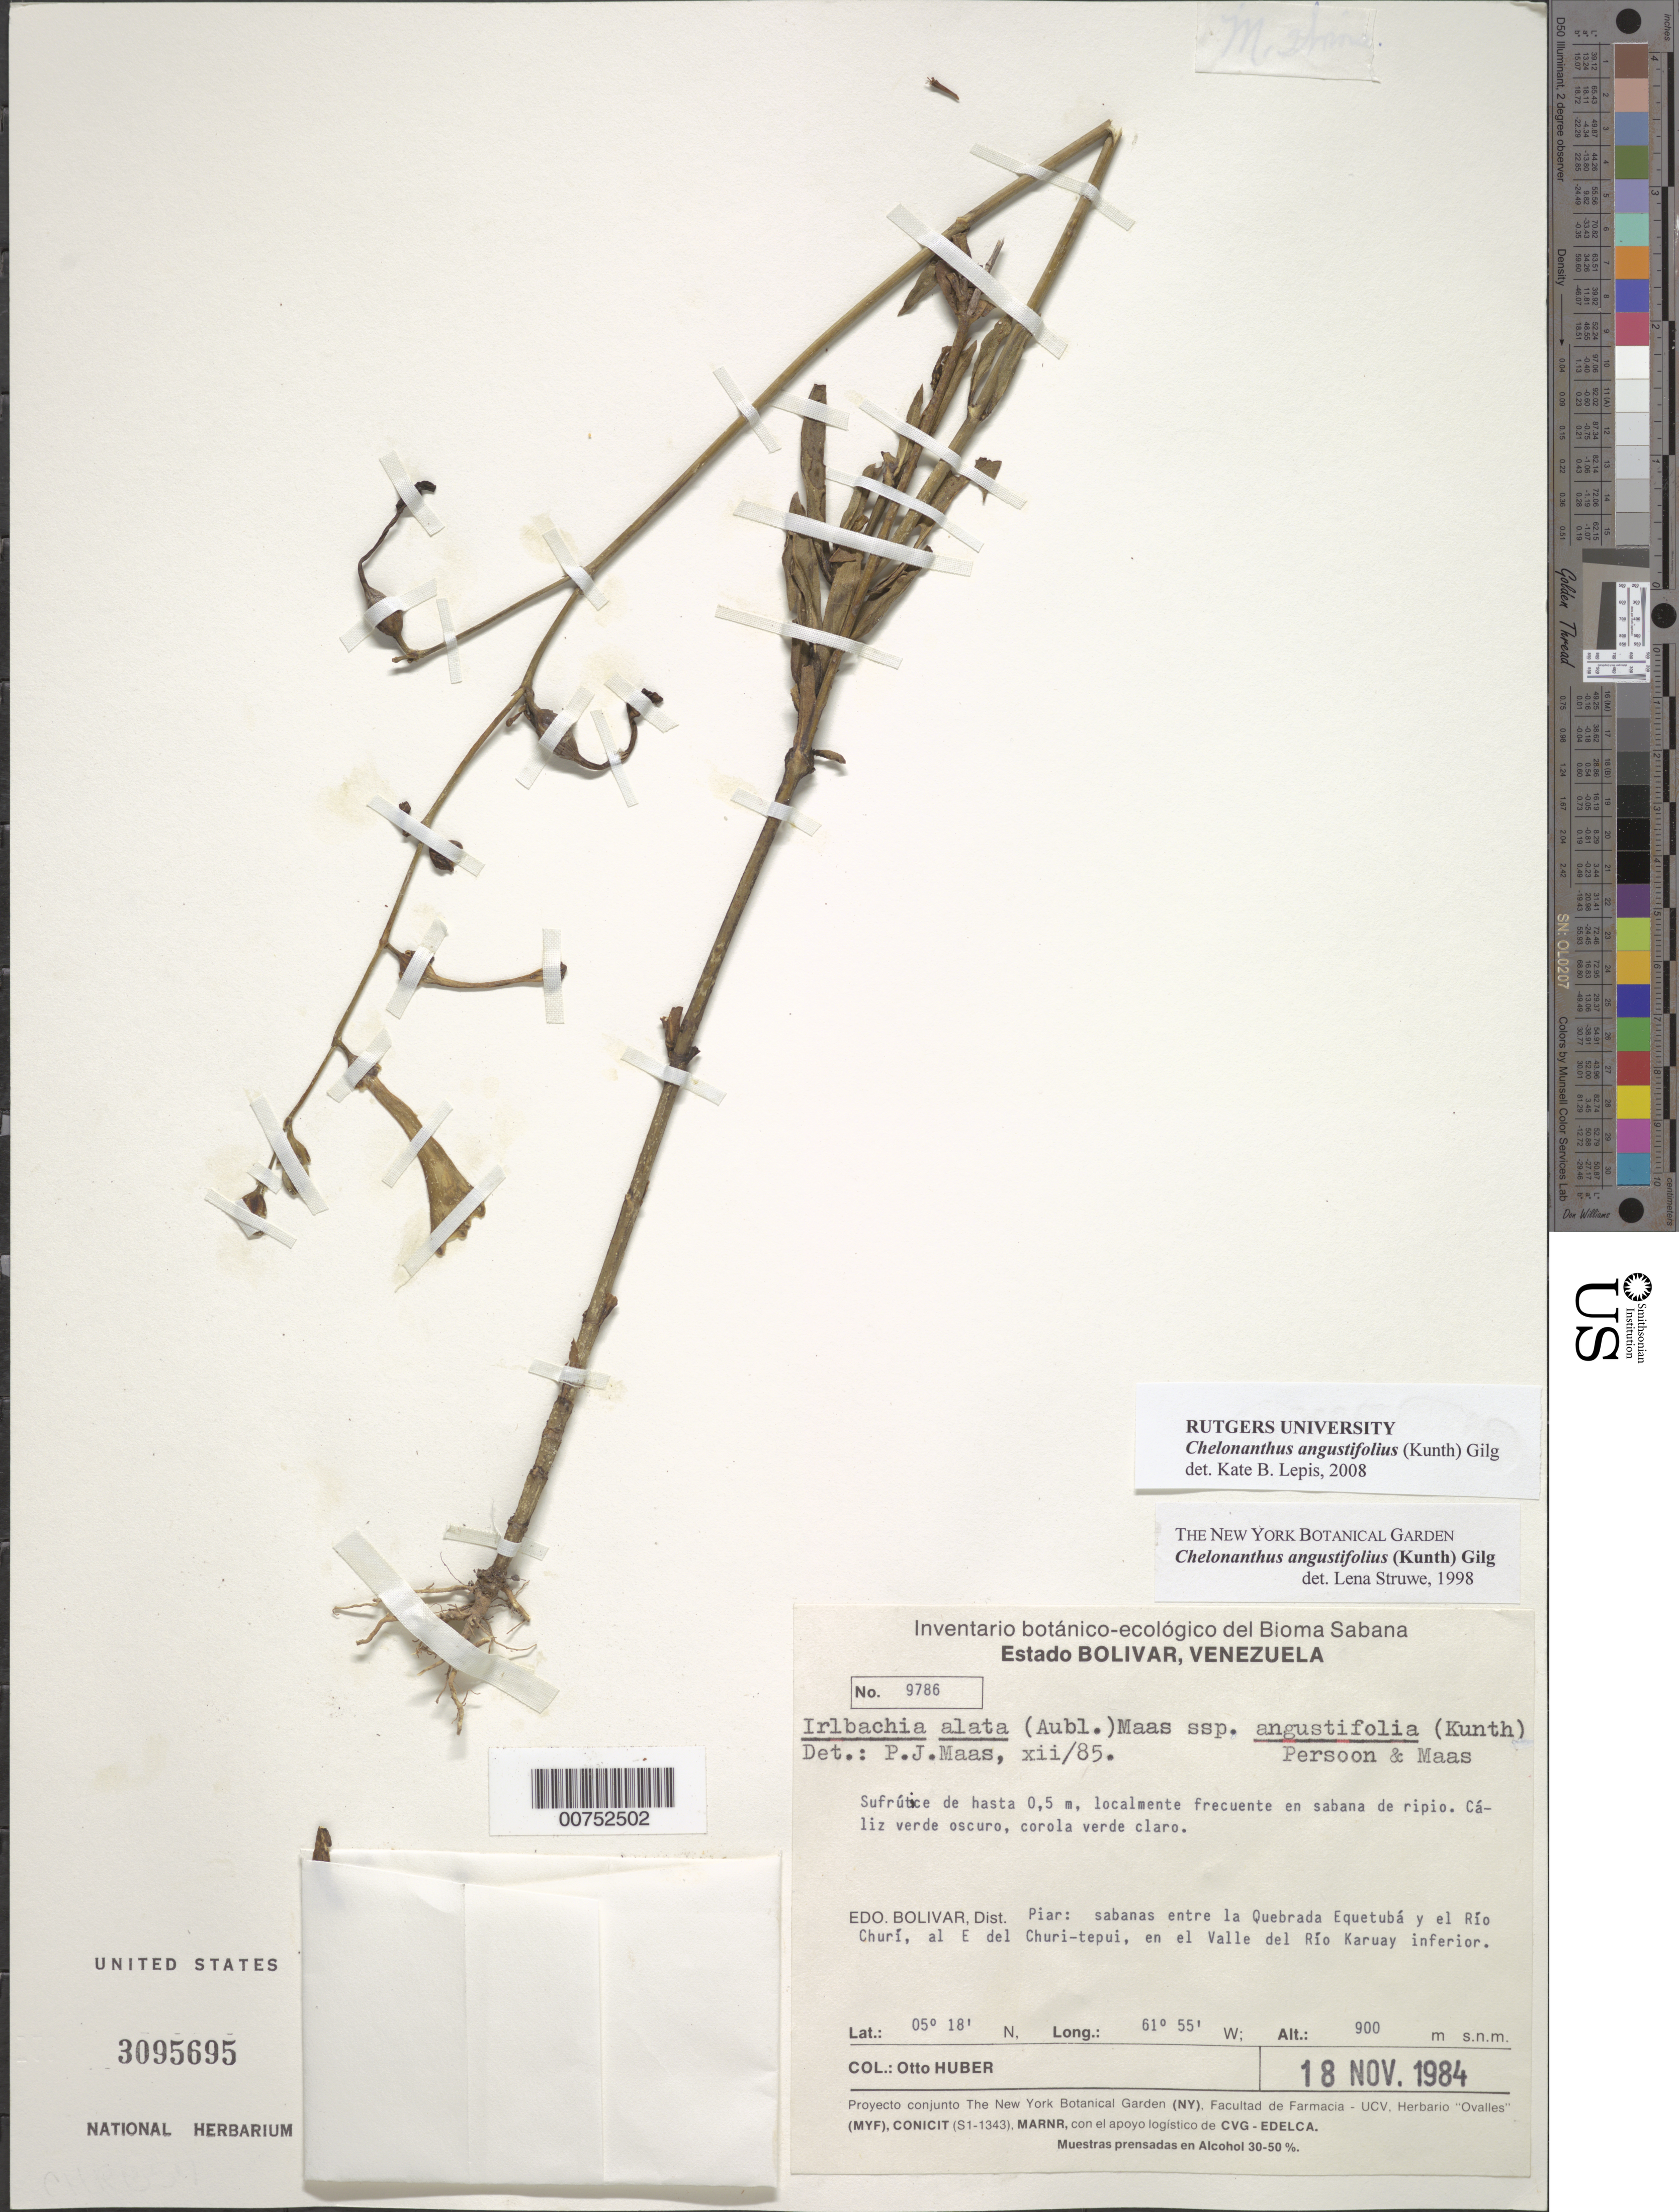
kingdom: Plantae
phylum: Tracheophyta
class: Magnoliopsida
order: Gentianales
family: Gentianaceae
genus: Chelonanthus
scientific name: Chelonanthus angustifolius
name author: (Kunth) Gilg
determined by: Struwe, L.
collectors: O. Huber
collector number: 9786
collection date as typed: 18-Nov-84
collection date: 1984-11-18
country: Venezuela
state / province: Bolívar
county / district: Piar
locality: Churi-tepuí, east of, en el Valle del Río Karuay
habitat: Sabana entre la Quebrada Equetuba y el Rio Churi, húmedas arenosas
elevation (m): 900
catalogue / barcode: US 3095695